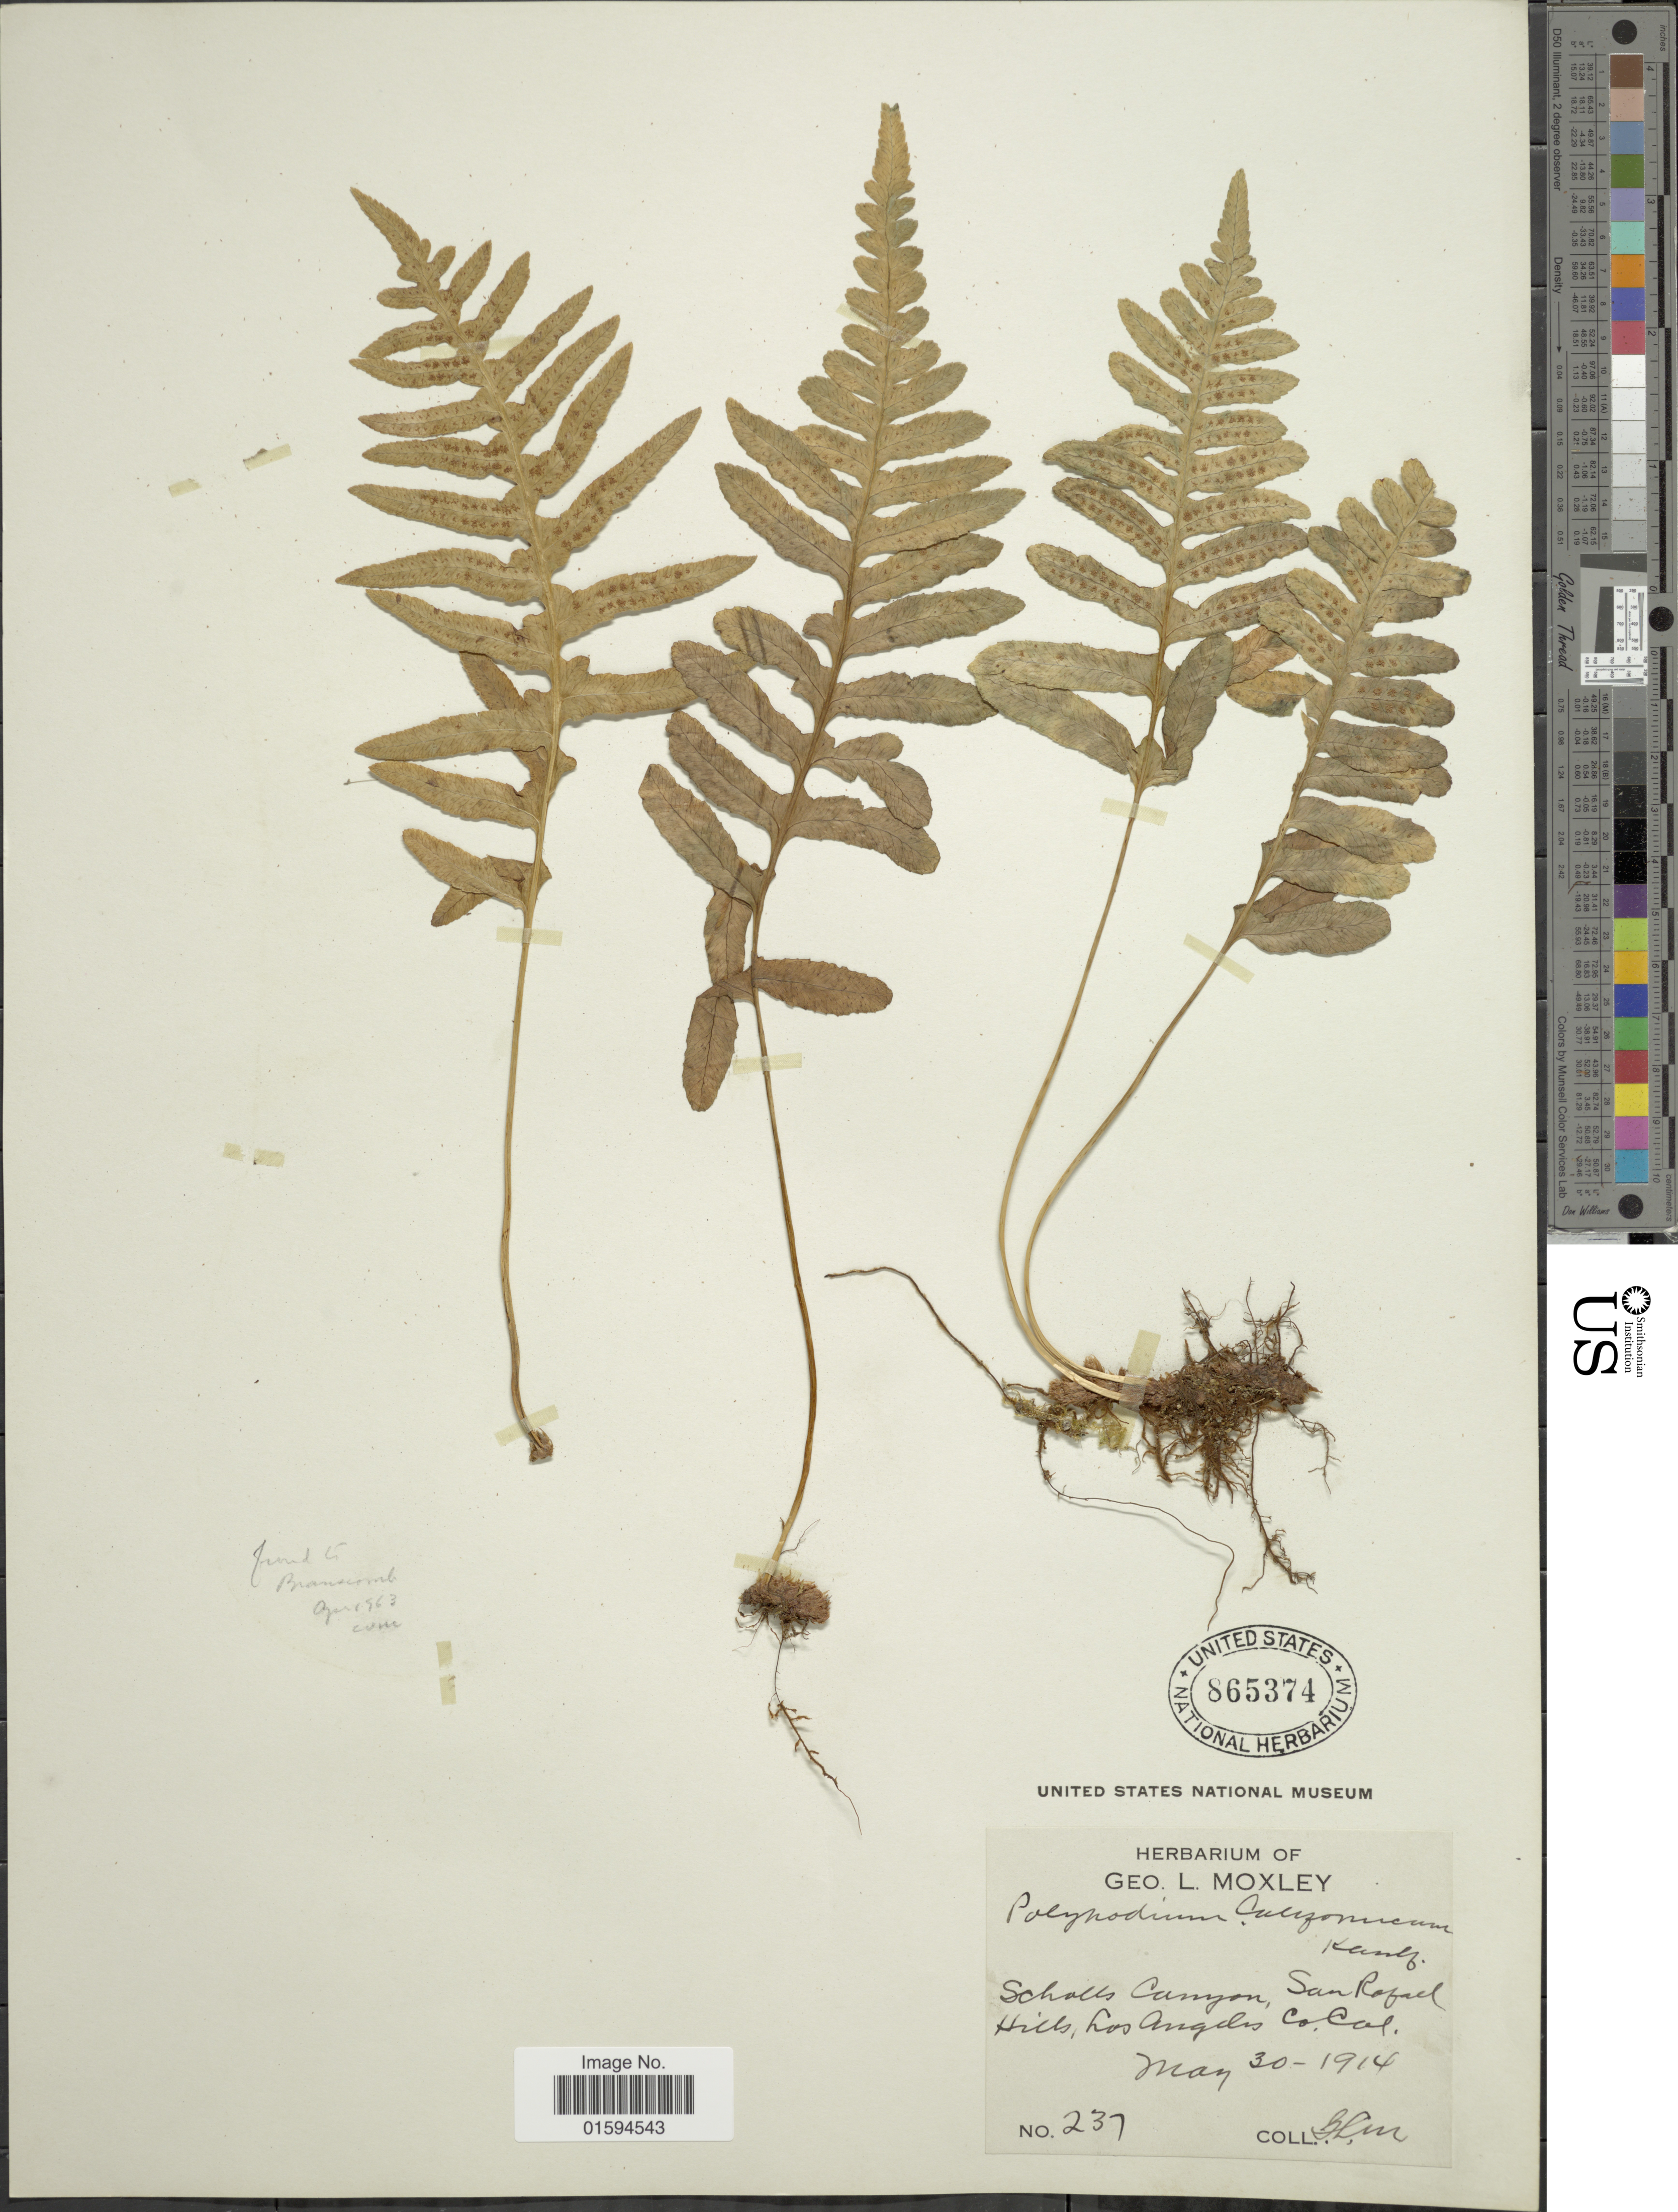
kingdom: Plantae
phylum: Tracheophyta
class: Polypodiopsida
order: Polypodiales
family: Polypodiaceae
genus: Polypodium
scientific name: Polypodium californicum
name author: Kaulf.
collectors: G. L. Moxley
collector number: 237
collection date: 1914-05-30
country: United States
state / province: California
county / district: Los Angeles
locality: Scholls Canyon, San Rafael Hills, Los Angeles Co.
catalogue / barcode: US 865374